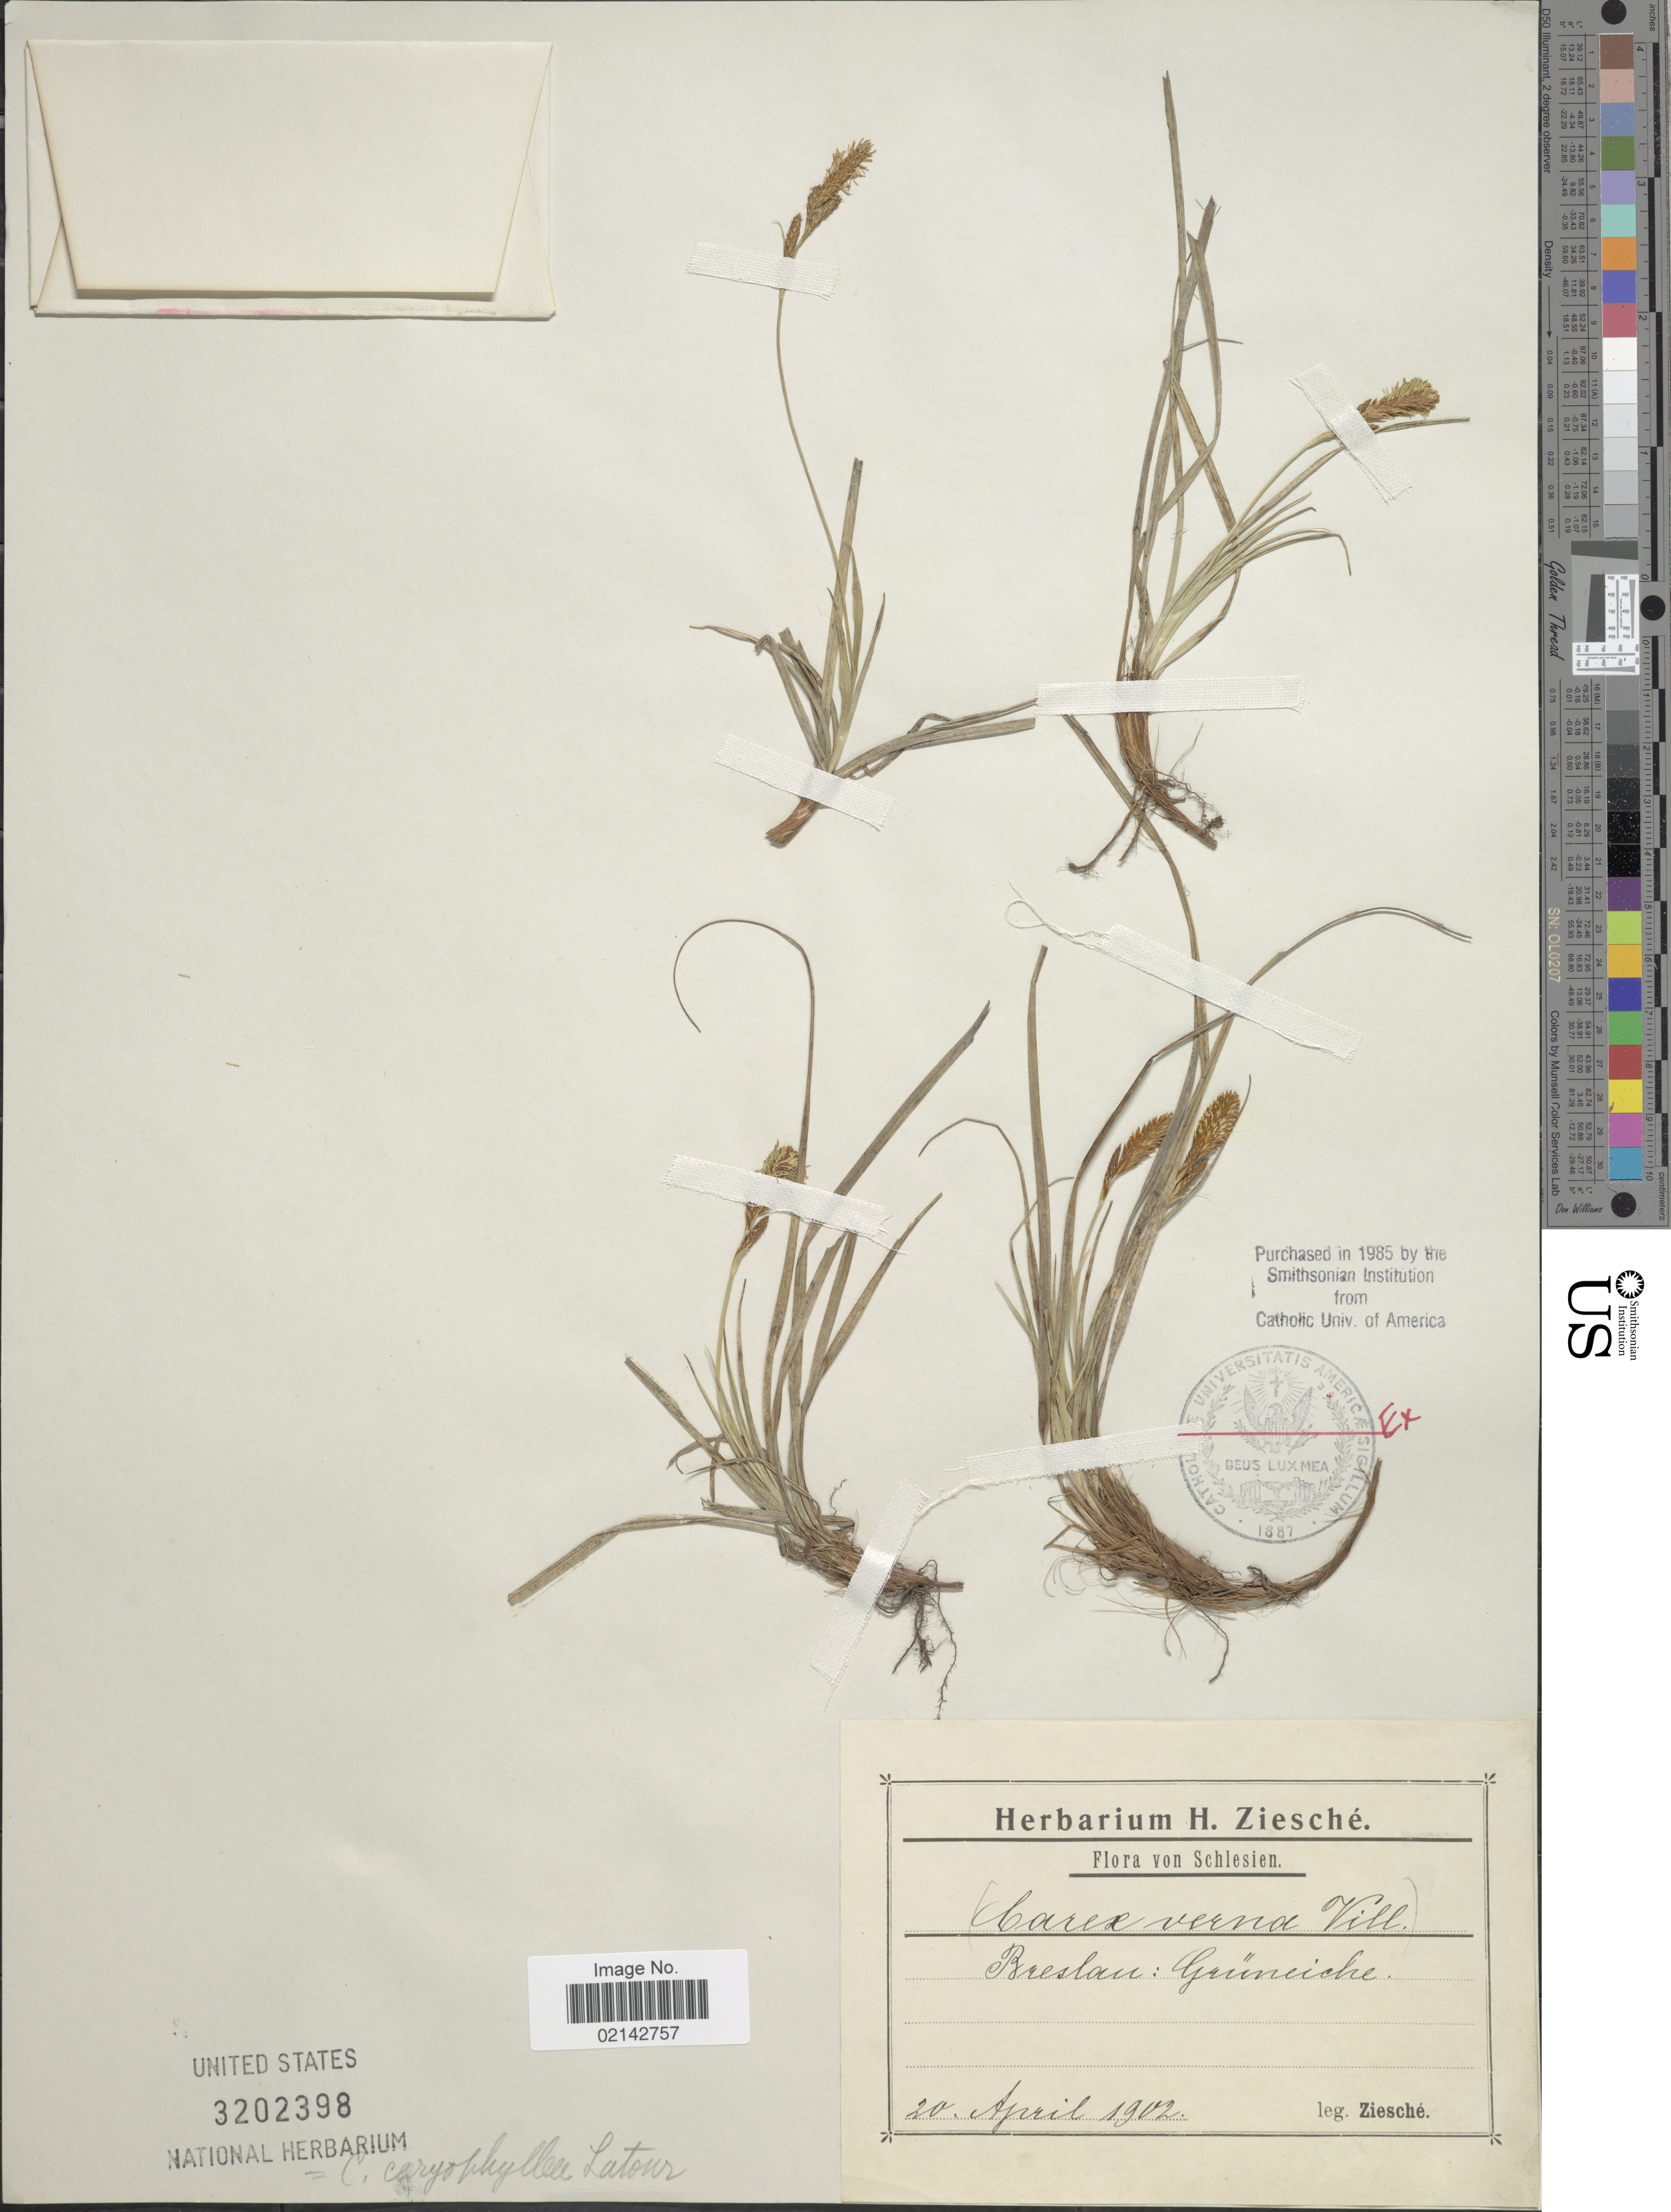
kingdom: Plantae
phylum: Tracheophyta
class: Liliopsida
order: Poales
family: Cyperaceae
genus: Carex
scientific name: Carex caryophyllea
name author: Latourr.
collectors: H. Ziesché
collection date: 1902-04-20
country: Poland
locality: Schlesien, Breslau: Gruneiche.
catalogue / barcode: US 3202398